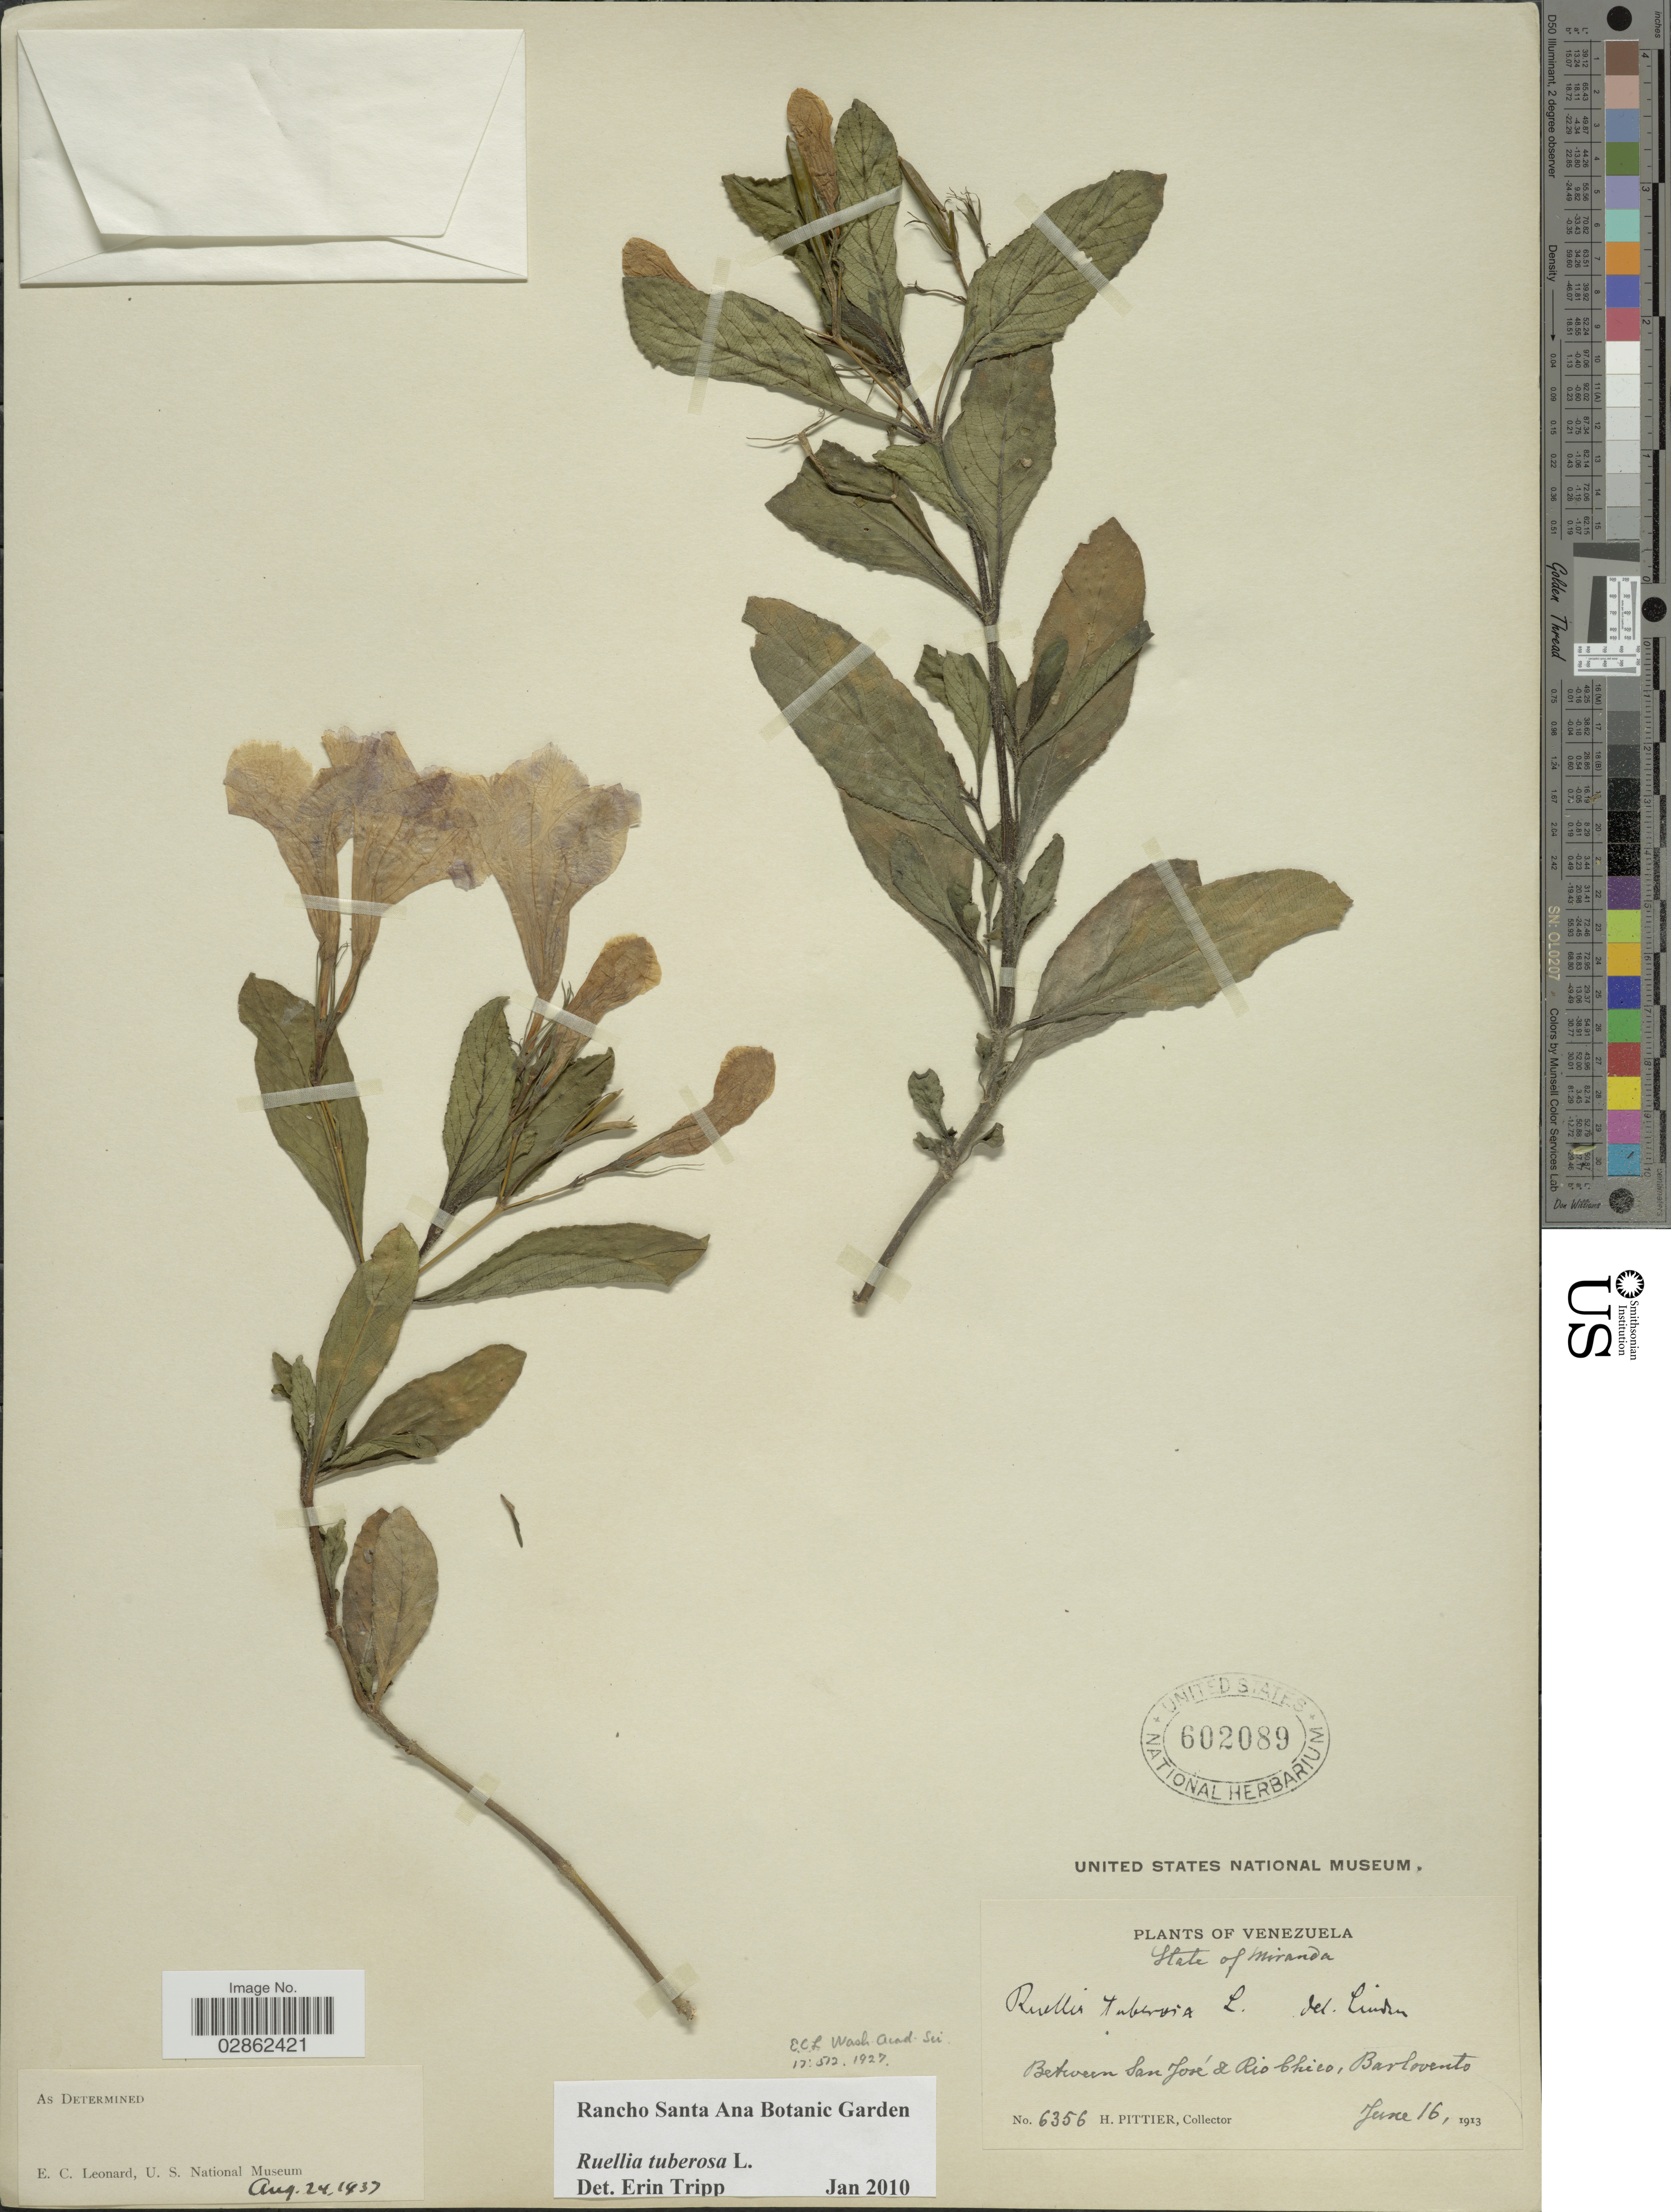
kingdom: Plantae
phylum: Tracheophyta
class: Magnoliopsida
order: Lamiales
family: Acanthaceae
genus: Ruellia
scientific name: Ruellia tuberosa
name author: L.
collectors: H. F. Pittier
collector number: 6356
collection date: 1913-06-16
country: Venezuela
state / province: Miranda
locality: Between San José & Rio Chico, Barlovento.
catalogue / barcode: US 602089